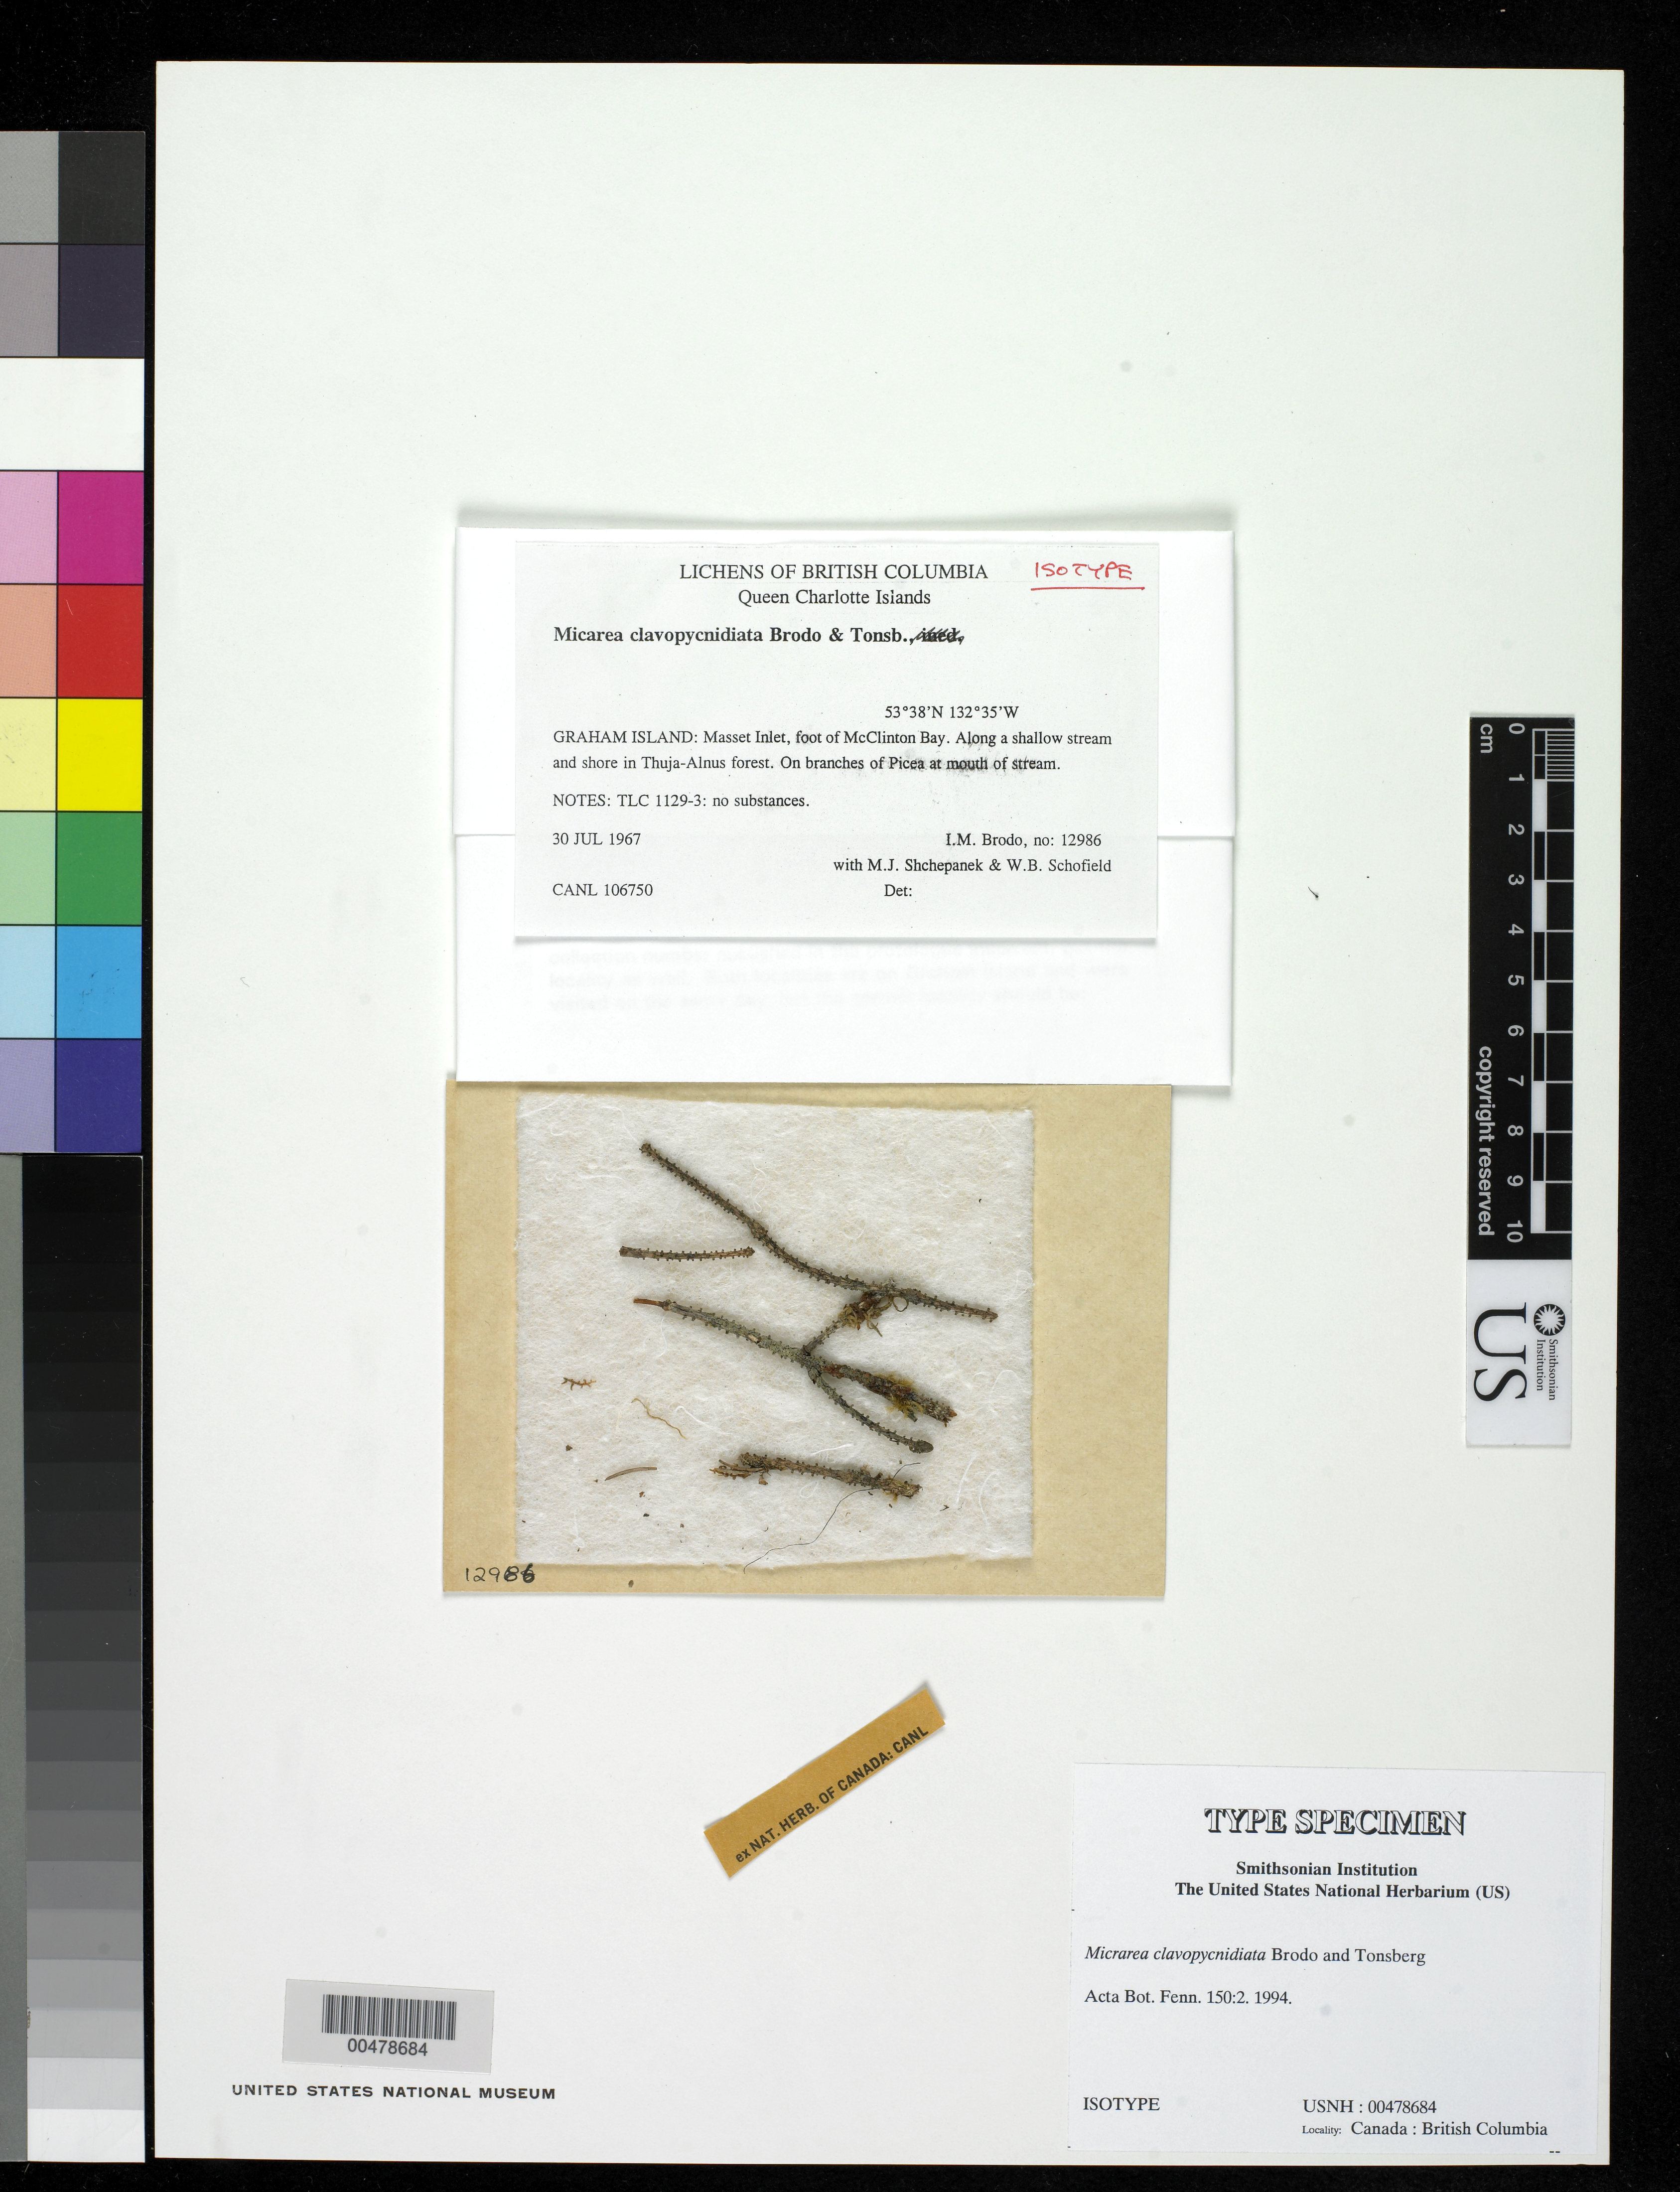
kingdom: Fungi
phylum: Ascomycota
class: Lecanoromycetes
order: Lecanorales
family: Byssolomataceae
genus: Micarea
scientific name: Micarea clavopycnidiata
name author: Brodo & Tonsberg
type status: Isotype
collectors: I. Brodo, M. Schepanek & W. Schofield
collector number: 12986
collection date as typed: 30 Jul 1967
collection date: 1967-07-30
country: Canada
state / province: British Columbia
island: Graham Island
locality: Masset Inlet, foot of McClinton Bay. [Queen Charlotte Is.]